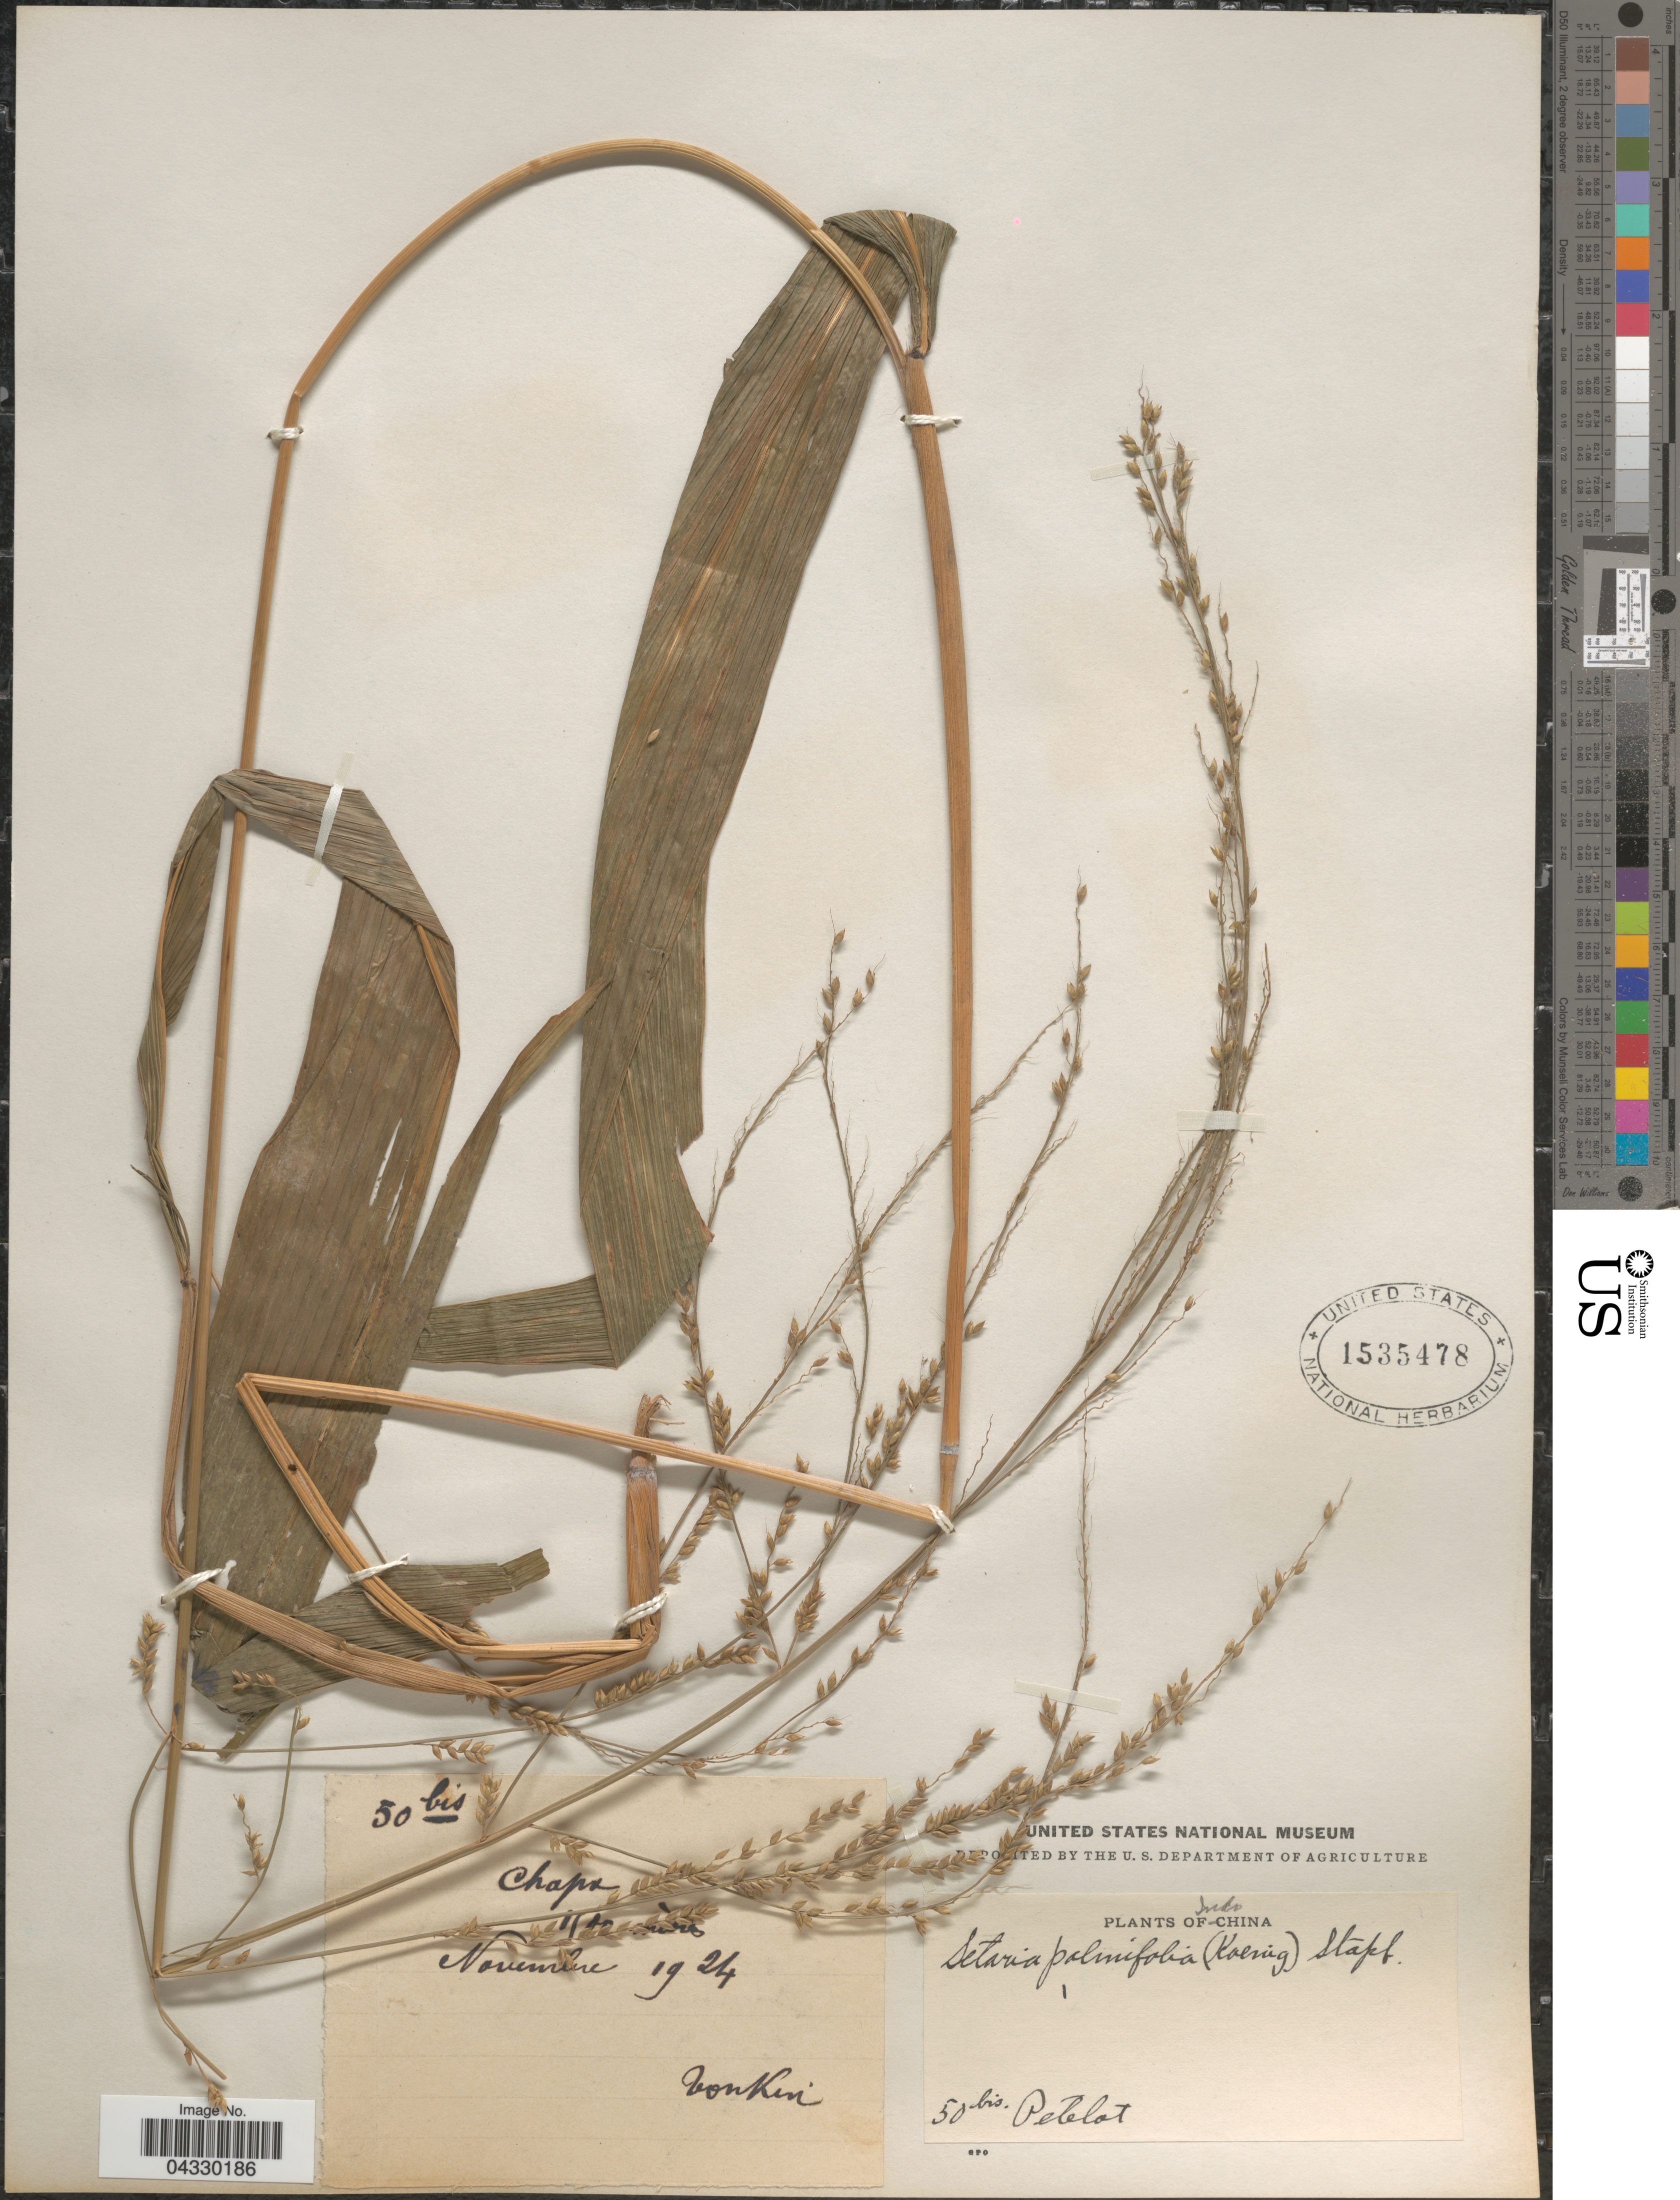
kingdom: Plantae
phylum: Tracheophyta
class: Liliopsida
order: Poales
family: Poaceae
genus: Setaria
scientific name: Setaria palmifolia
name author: (J. Koenig) Stapf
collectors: Pételot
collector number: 50bis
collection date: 1924-11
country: Vietnam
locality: Chapa. [illegible text] Tonkin. Indo-China.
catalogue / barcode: US 1535478